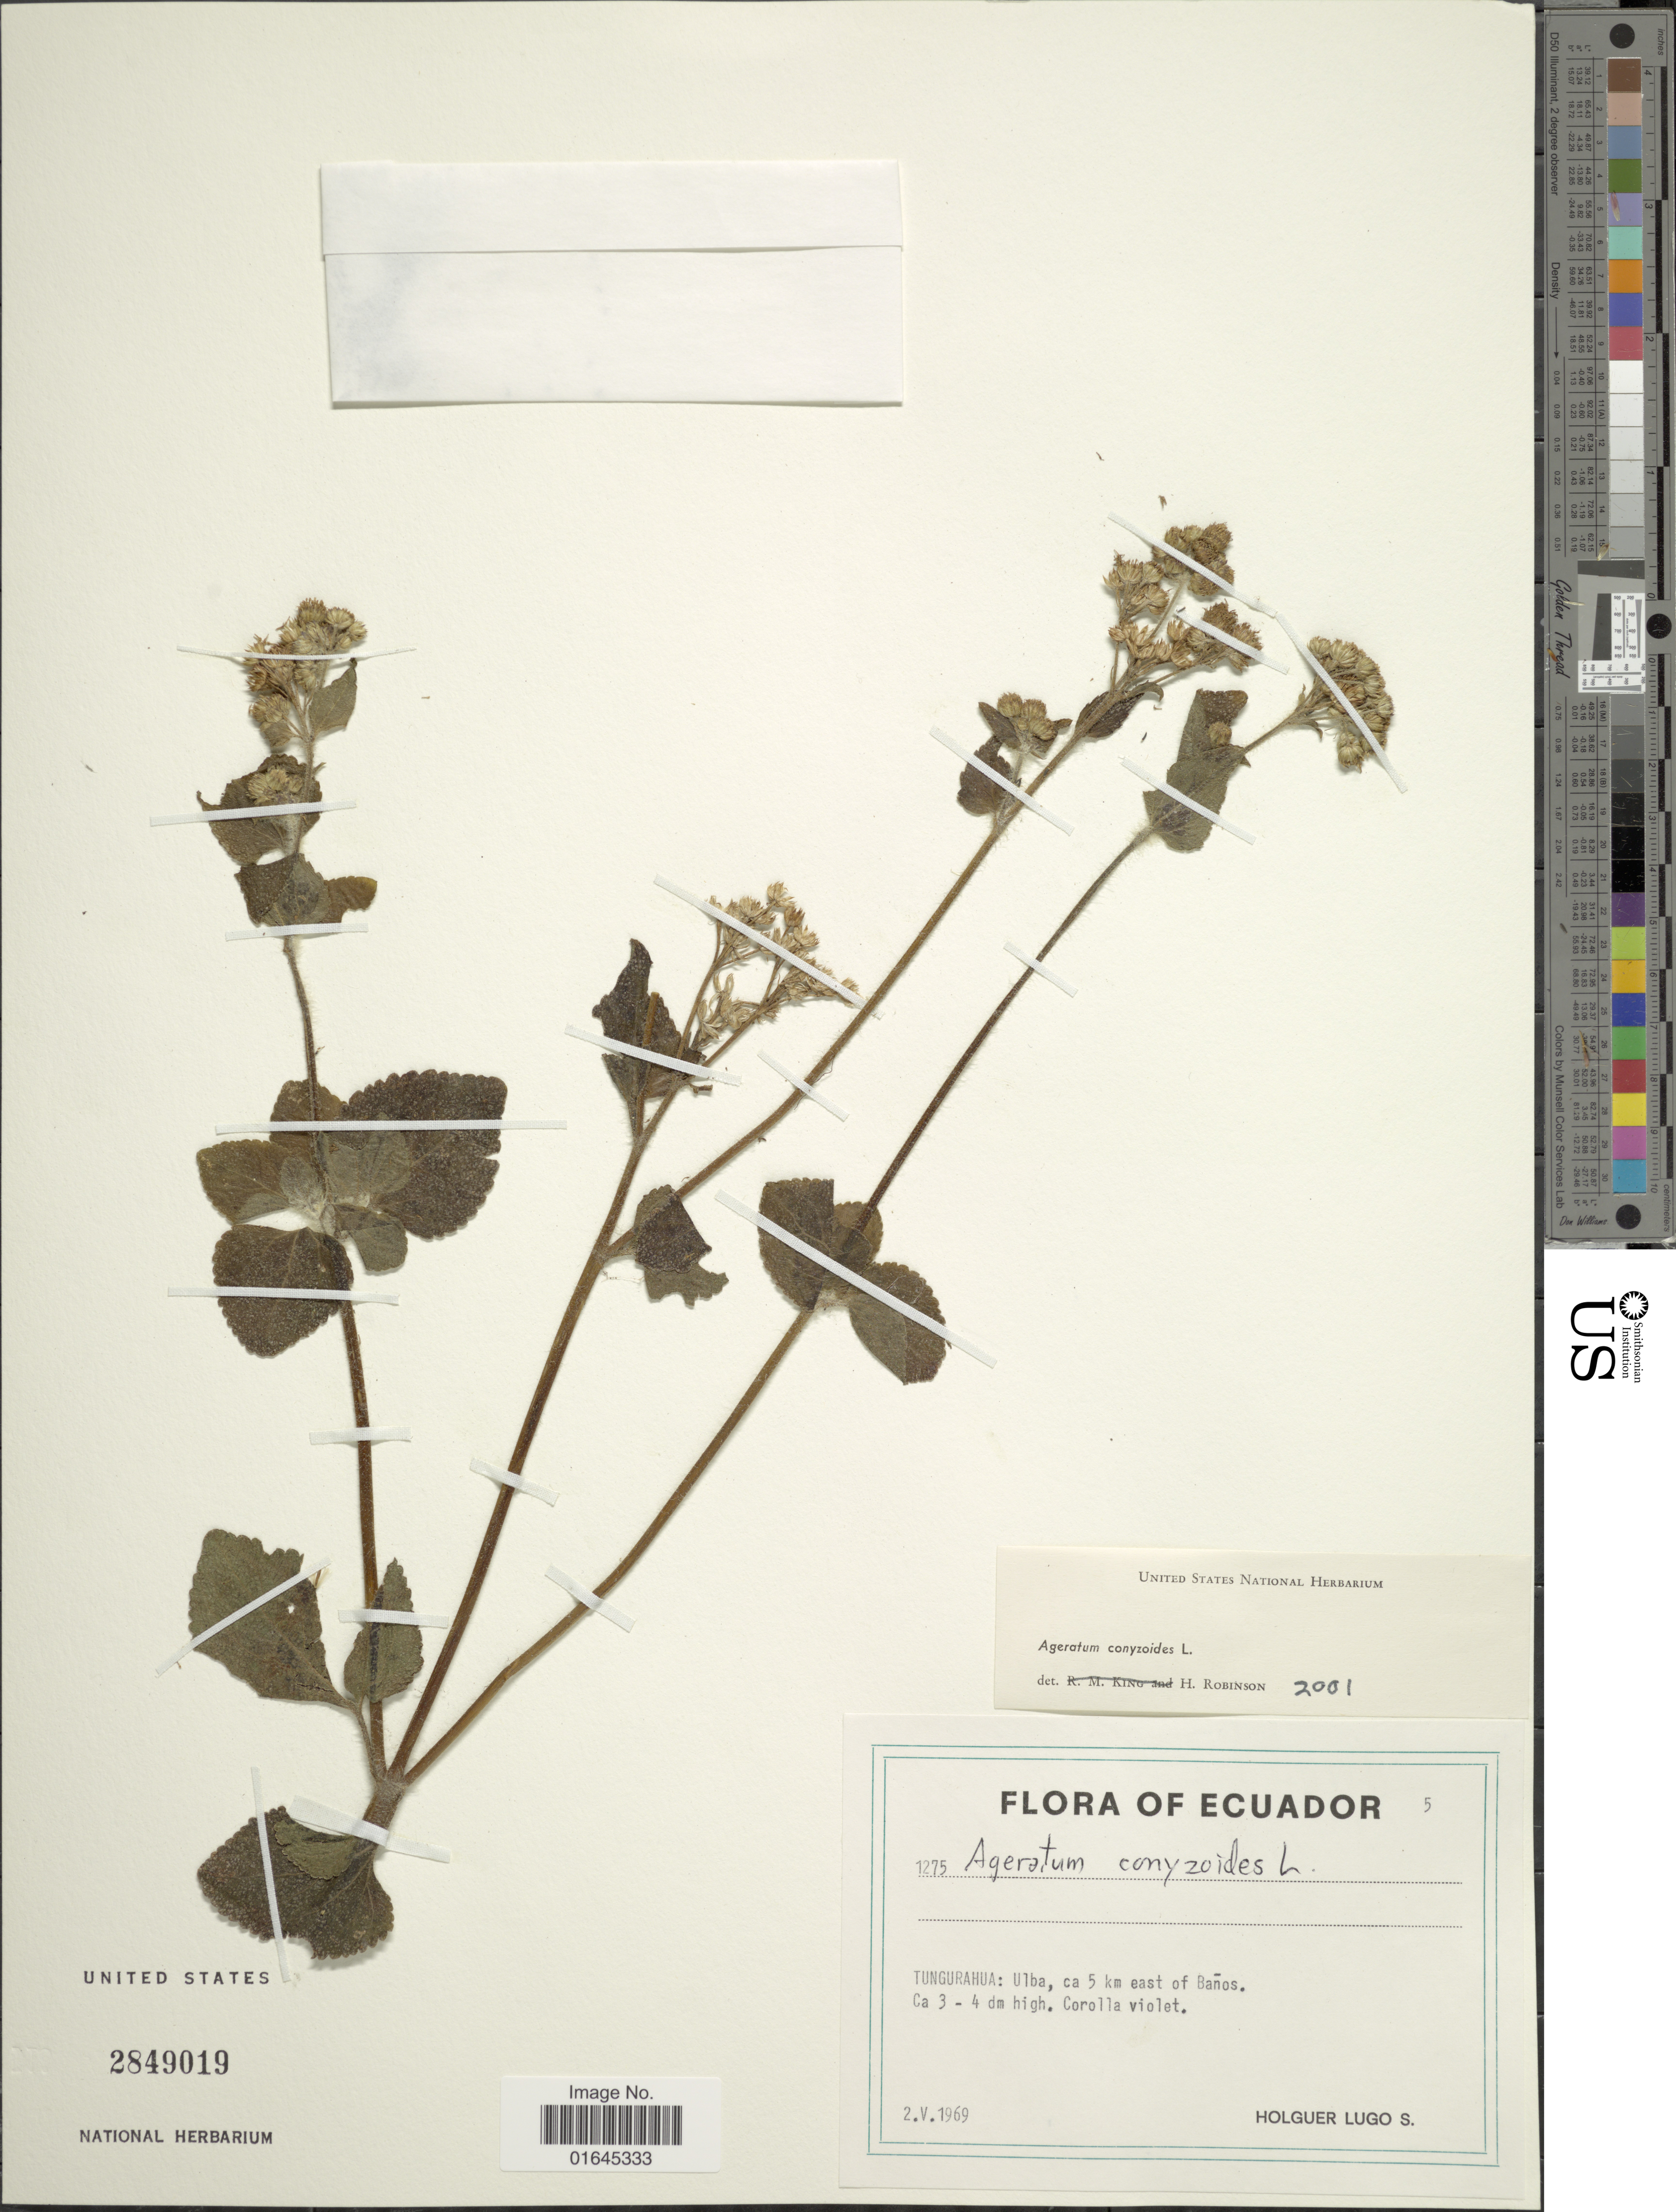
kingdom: Plantae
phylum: Tracheophyta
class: Magnoliopsida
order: Asterales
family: Asteraceae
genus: Ageratum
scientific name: Ageratum conyzoides subsp. conyzoides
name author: L.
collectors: H. Lugo S.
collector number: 1275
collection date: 1969-05-02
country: Ecuador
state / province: Tungurahua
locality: Ulba, ca 5 km east of Baños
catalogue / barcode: US 2849019